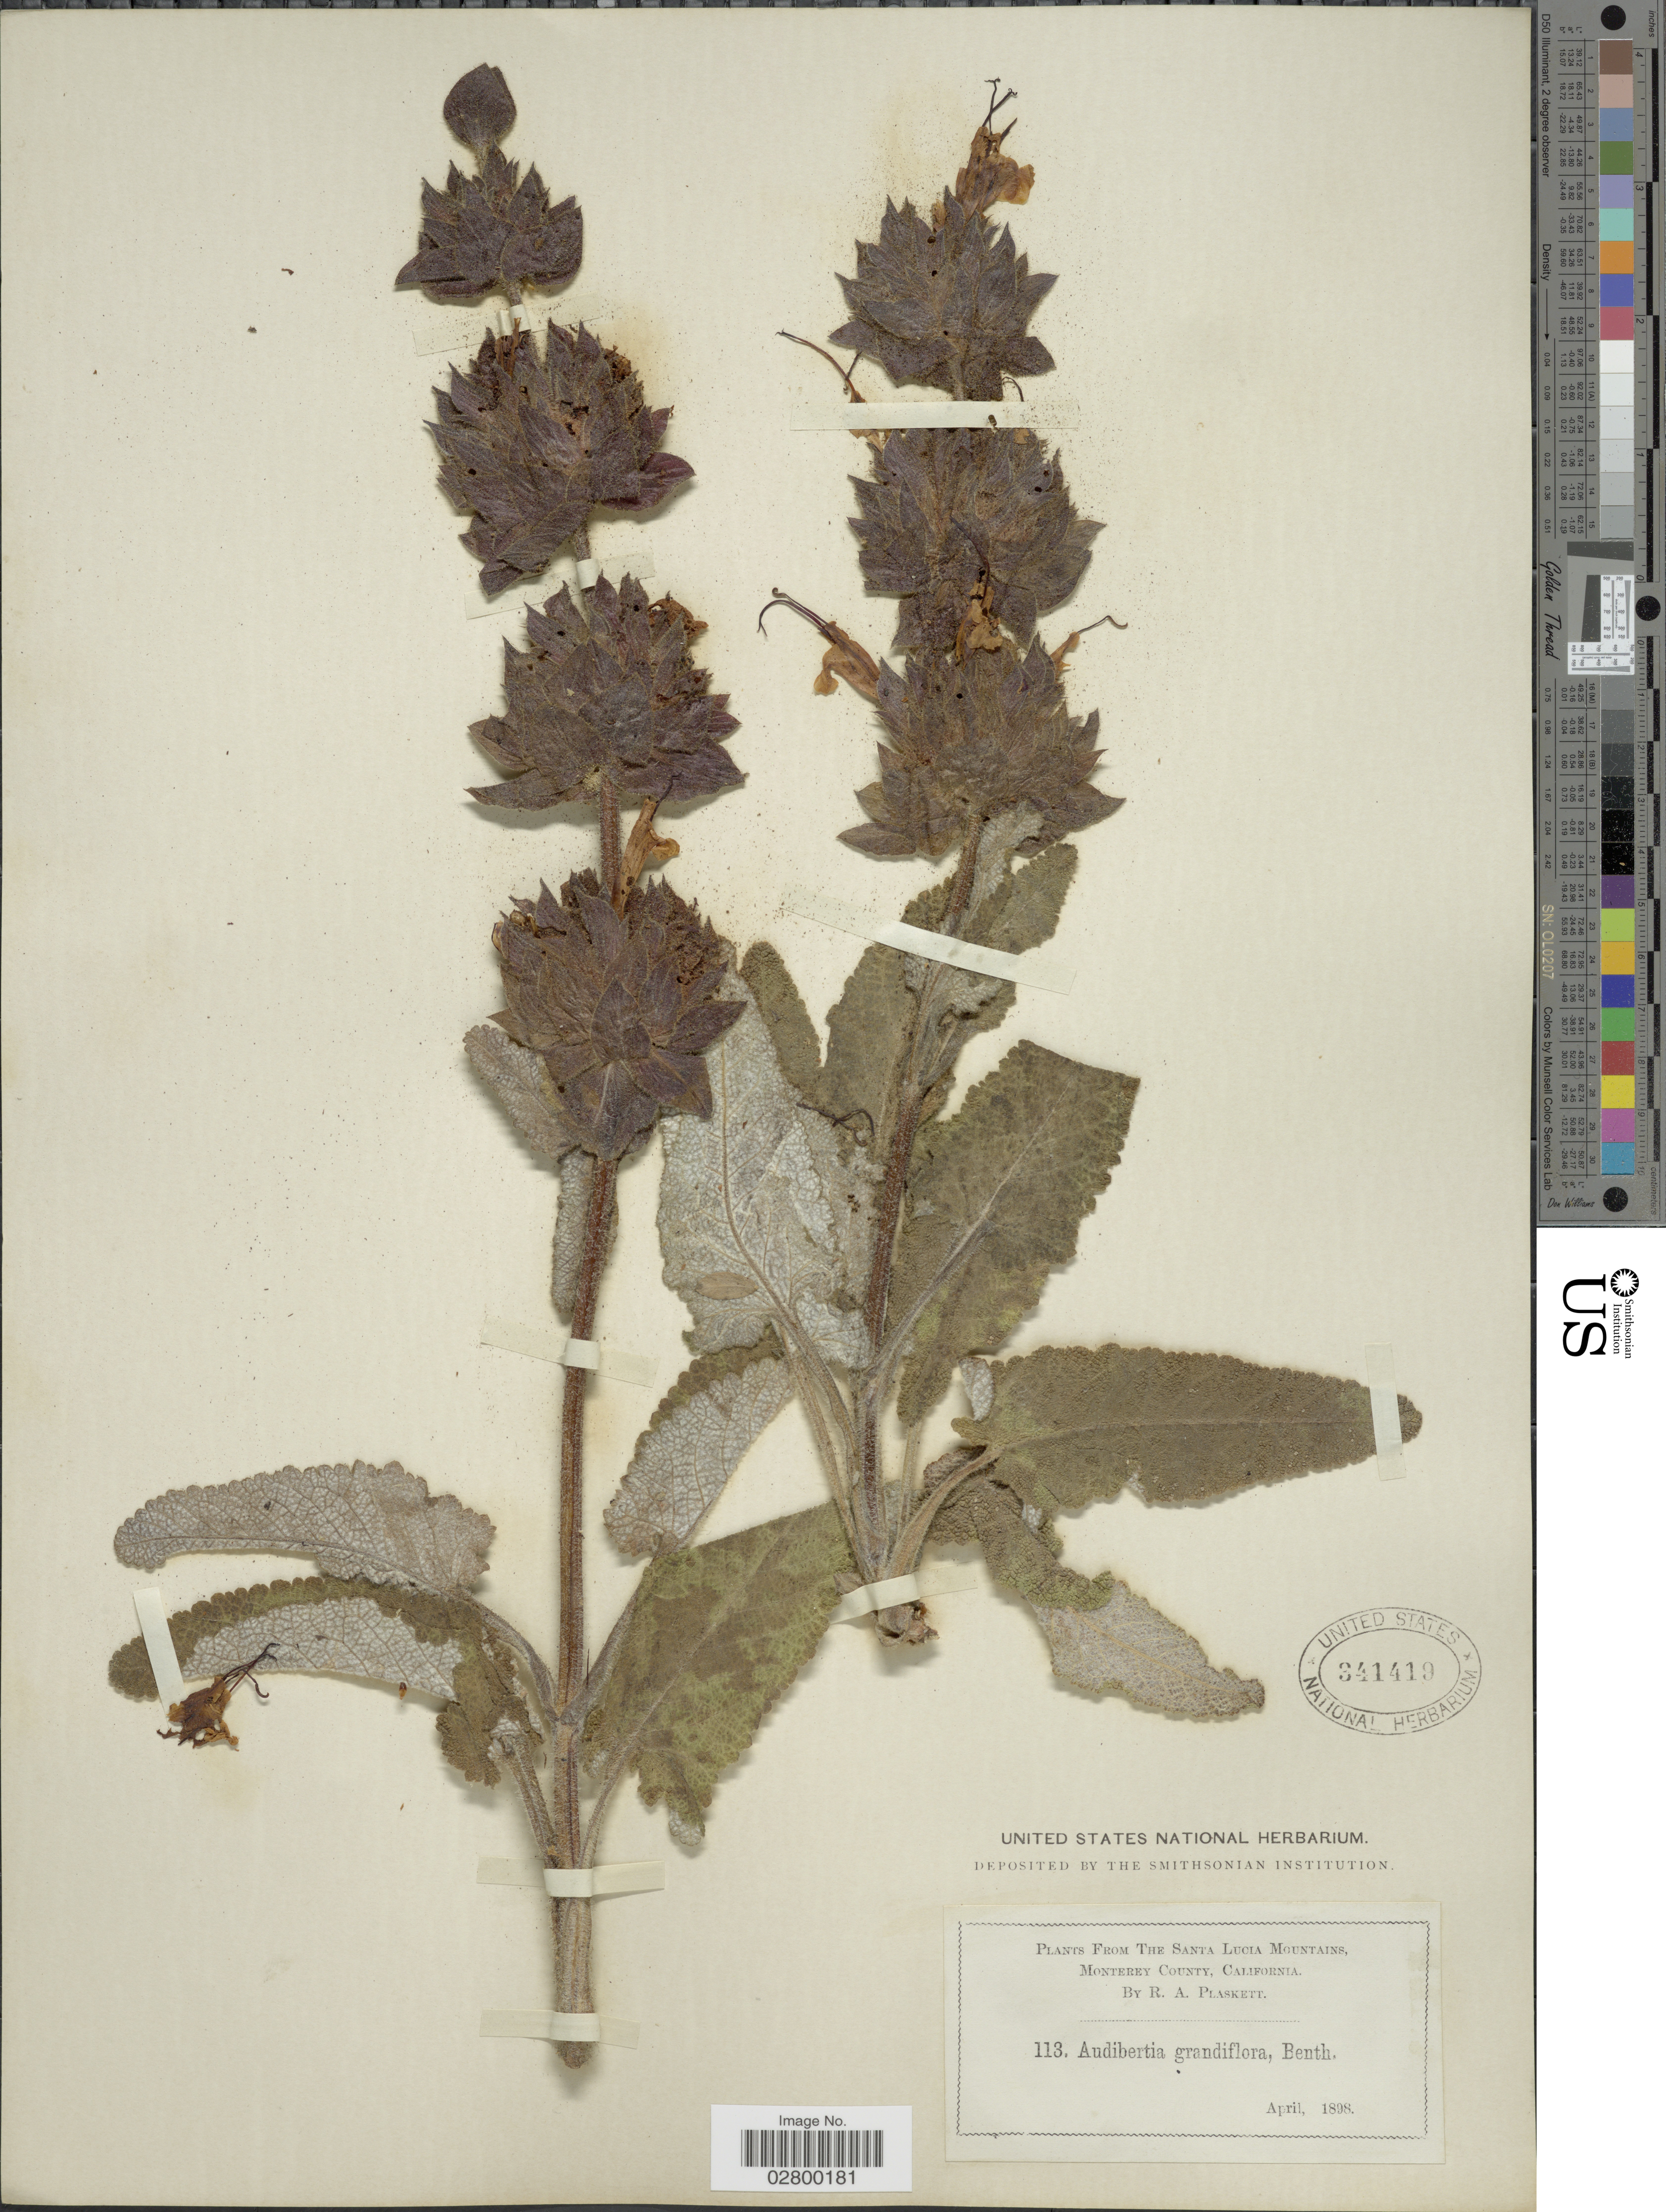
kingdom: Plantae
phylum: Tracheophyta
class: Magnoliopsida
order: Lamiales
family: Lamiaceae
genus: Salvia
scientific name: Salvia spathacea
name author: Greene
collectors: R. Plaskett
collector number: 113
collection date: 1898-04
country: United States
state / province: California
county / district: Monterey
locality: The Santa Lucia Mountains, Monterey County.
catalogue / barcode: US 341419